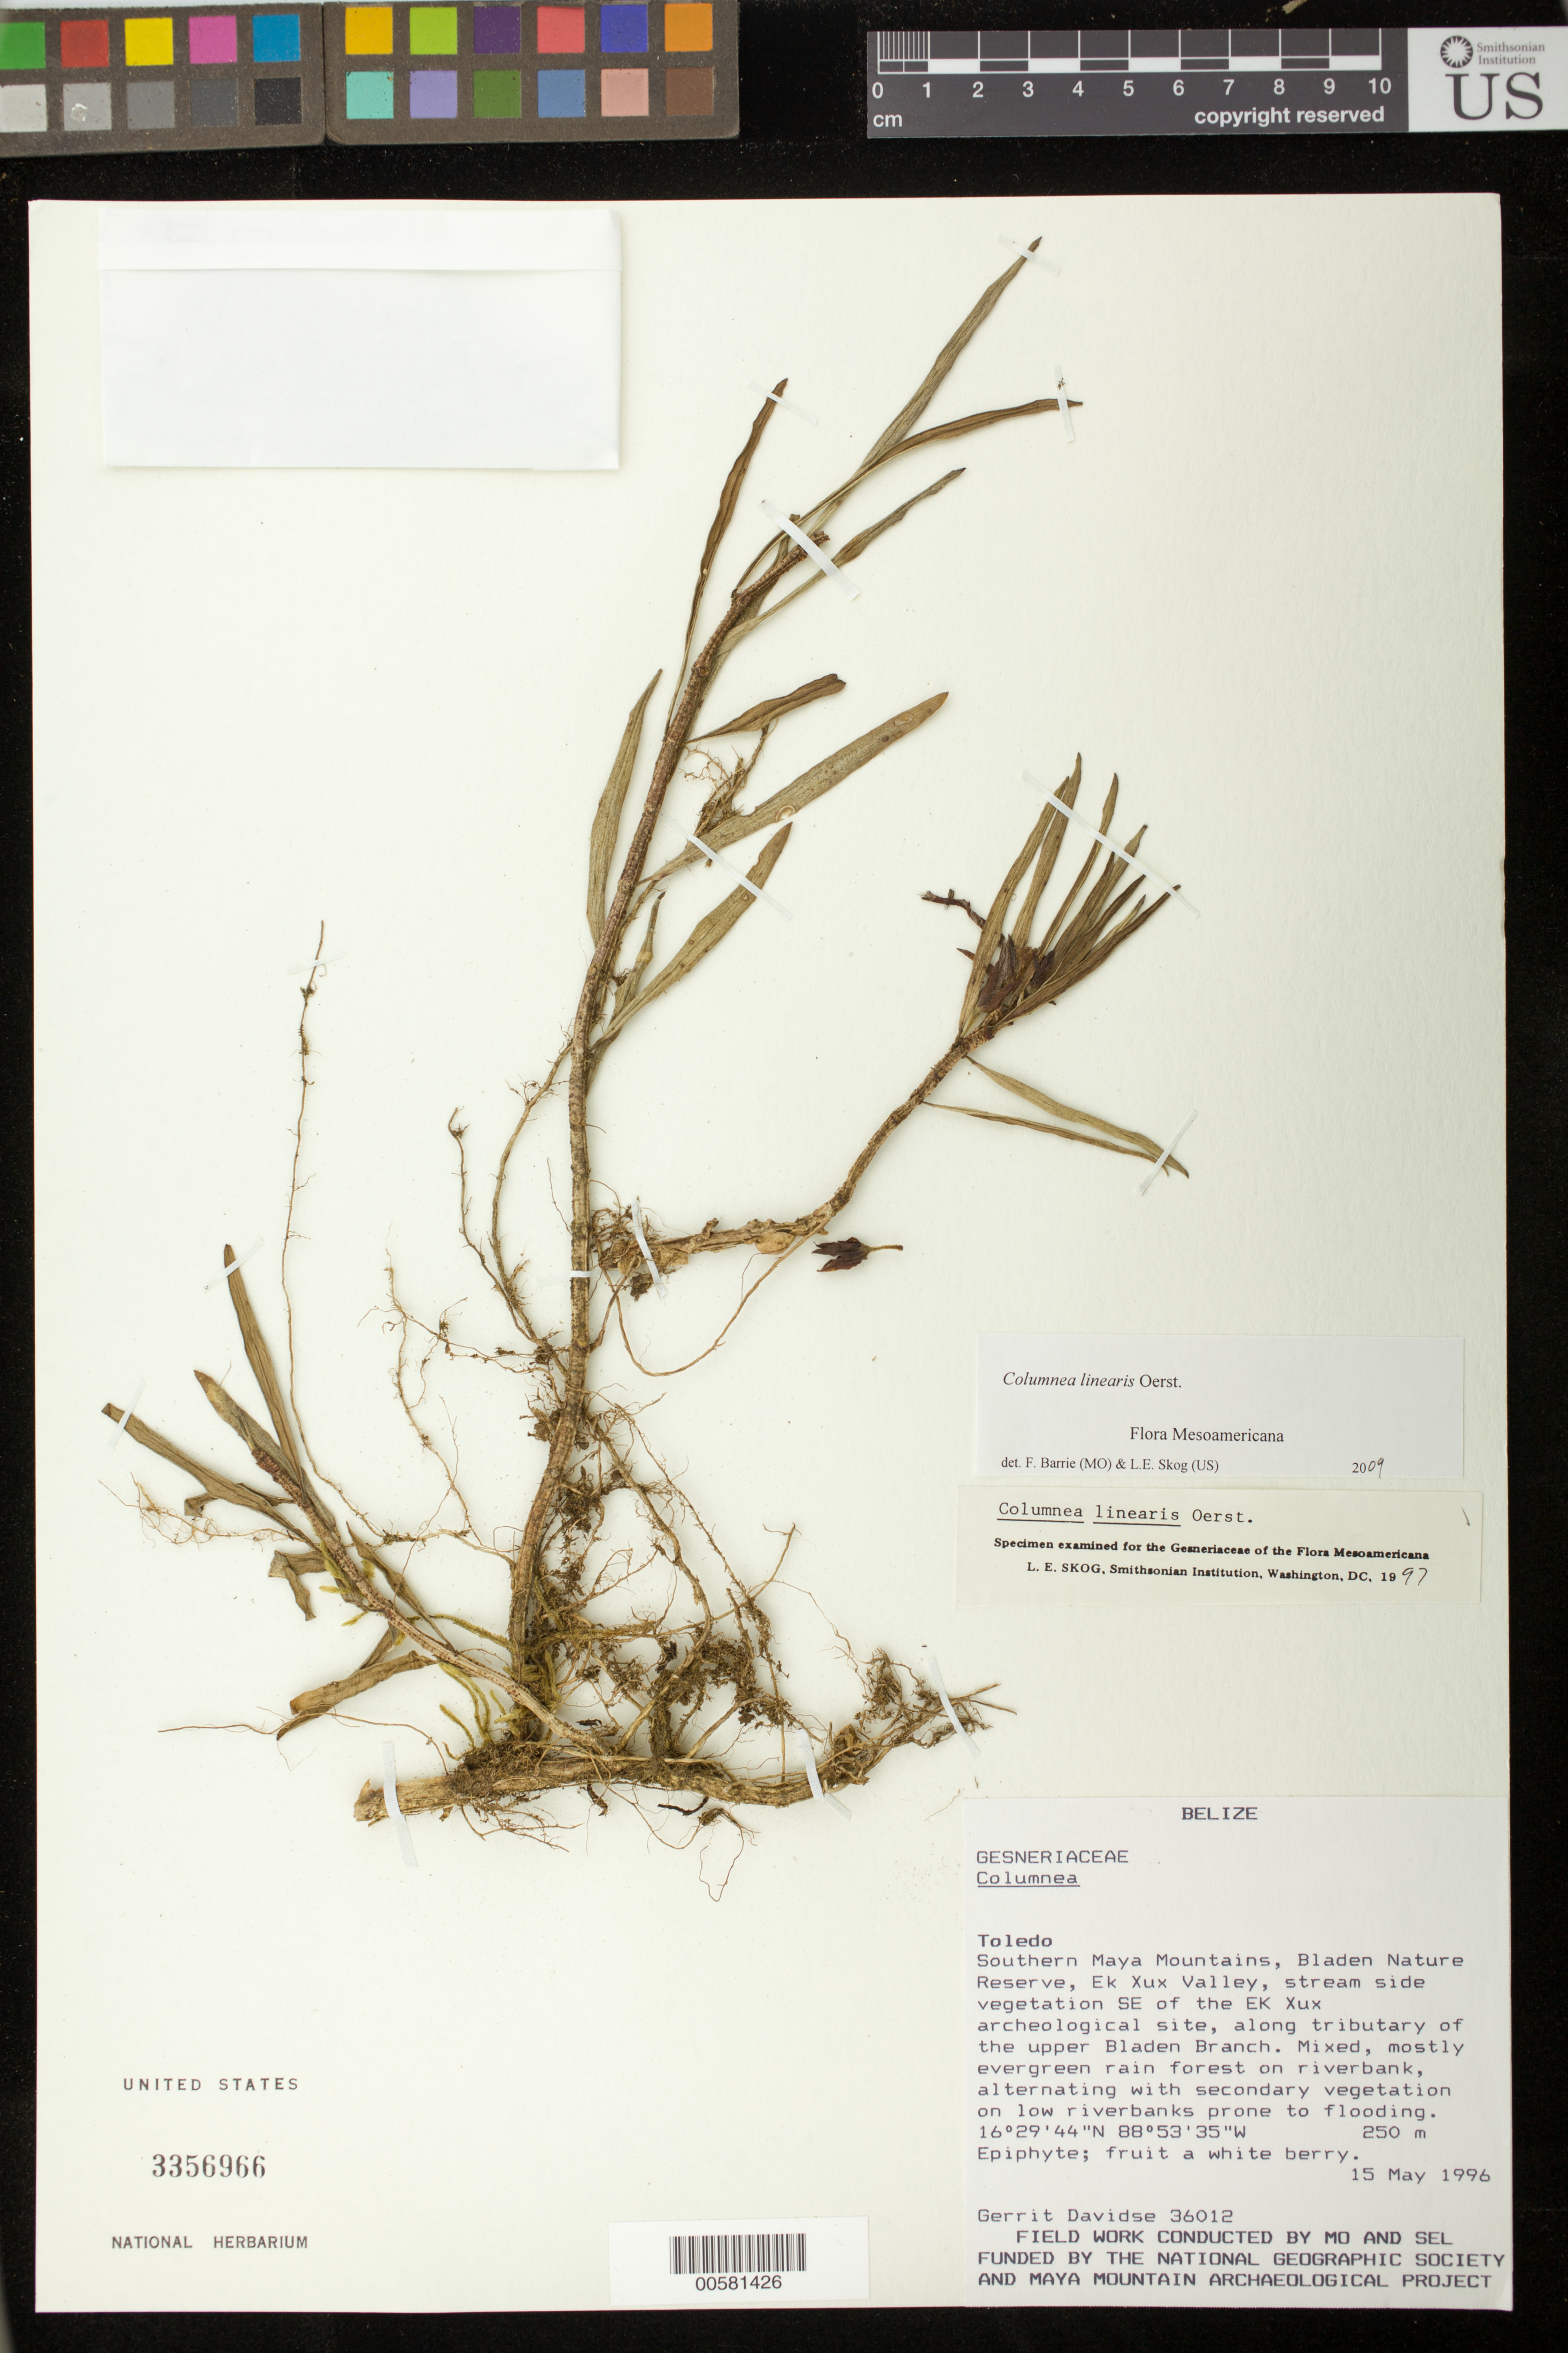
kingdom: Plantae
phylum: Tracheophyta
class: Magnoliopsida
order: Lamiales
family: Gesneriaceae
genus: Columnea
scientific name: Columnea linearis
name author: Oerst.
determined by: Skog, Laurence E.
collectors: G. Davidse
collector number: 36012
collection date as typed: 15 May 1996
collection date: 1996-05-15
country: Belize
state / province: Toledo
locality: Southern Maya Mountains, Bladen Nature Reserve, Ek Xux Valley, NW of Ek Xux archeological site, along tributary of the upper Bladen Branch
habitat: Streamside vegetation; mixed, mostly evergreen rain forest on riverbank, alternating with secondary vegetation on low riverbanks prone to flooding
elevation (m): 250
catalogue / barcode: US 3356966